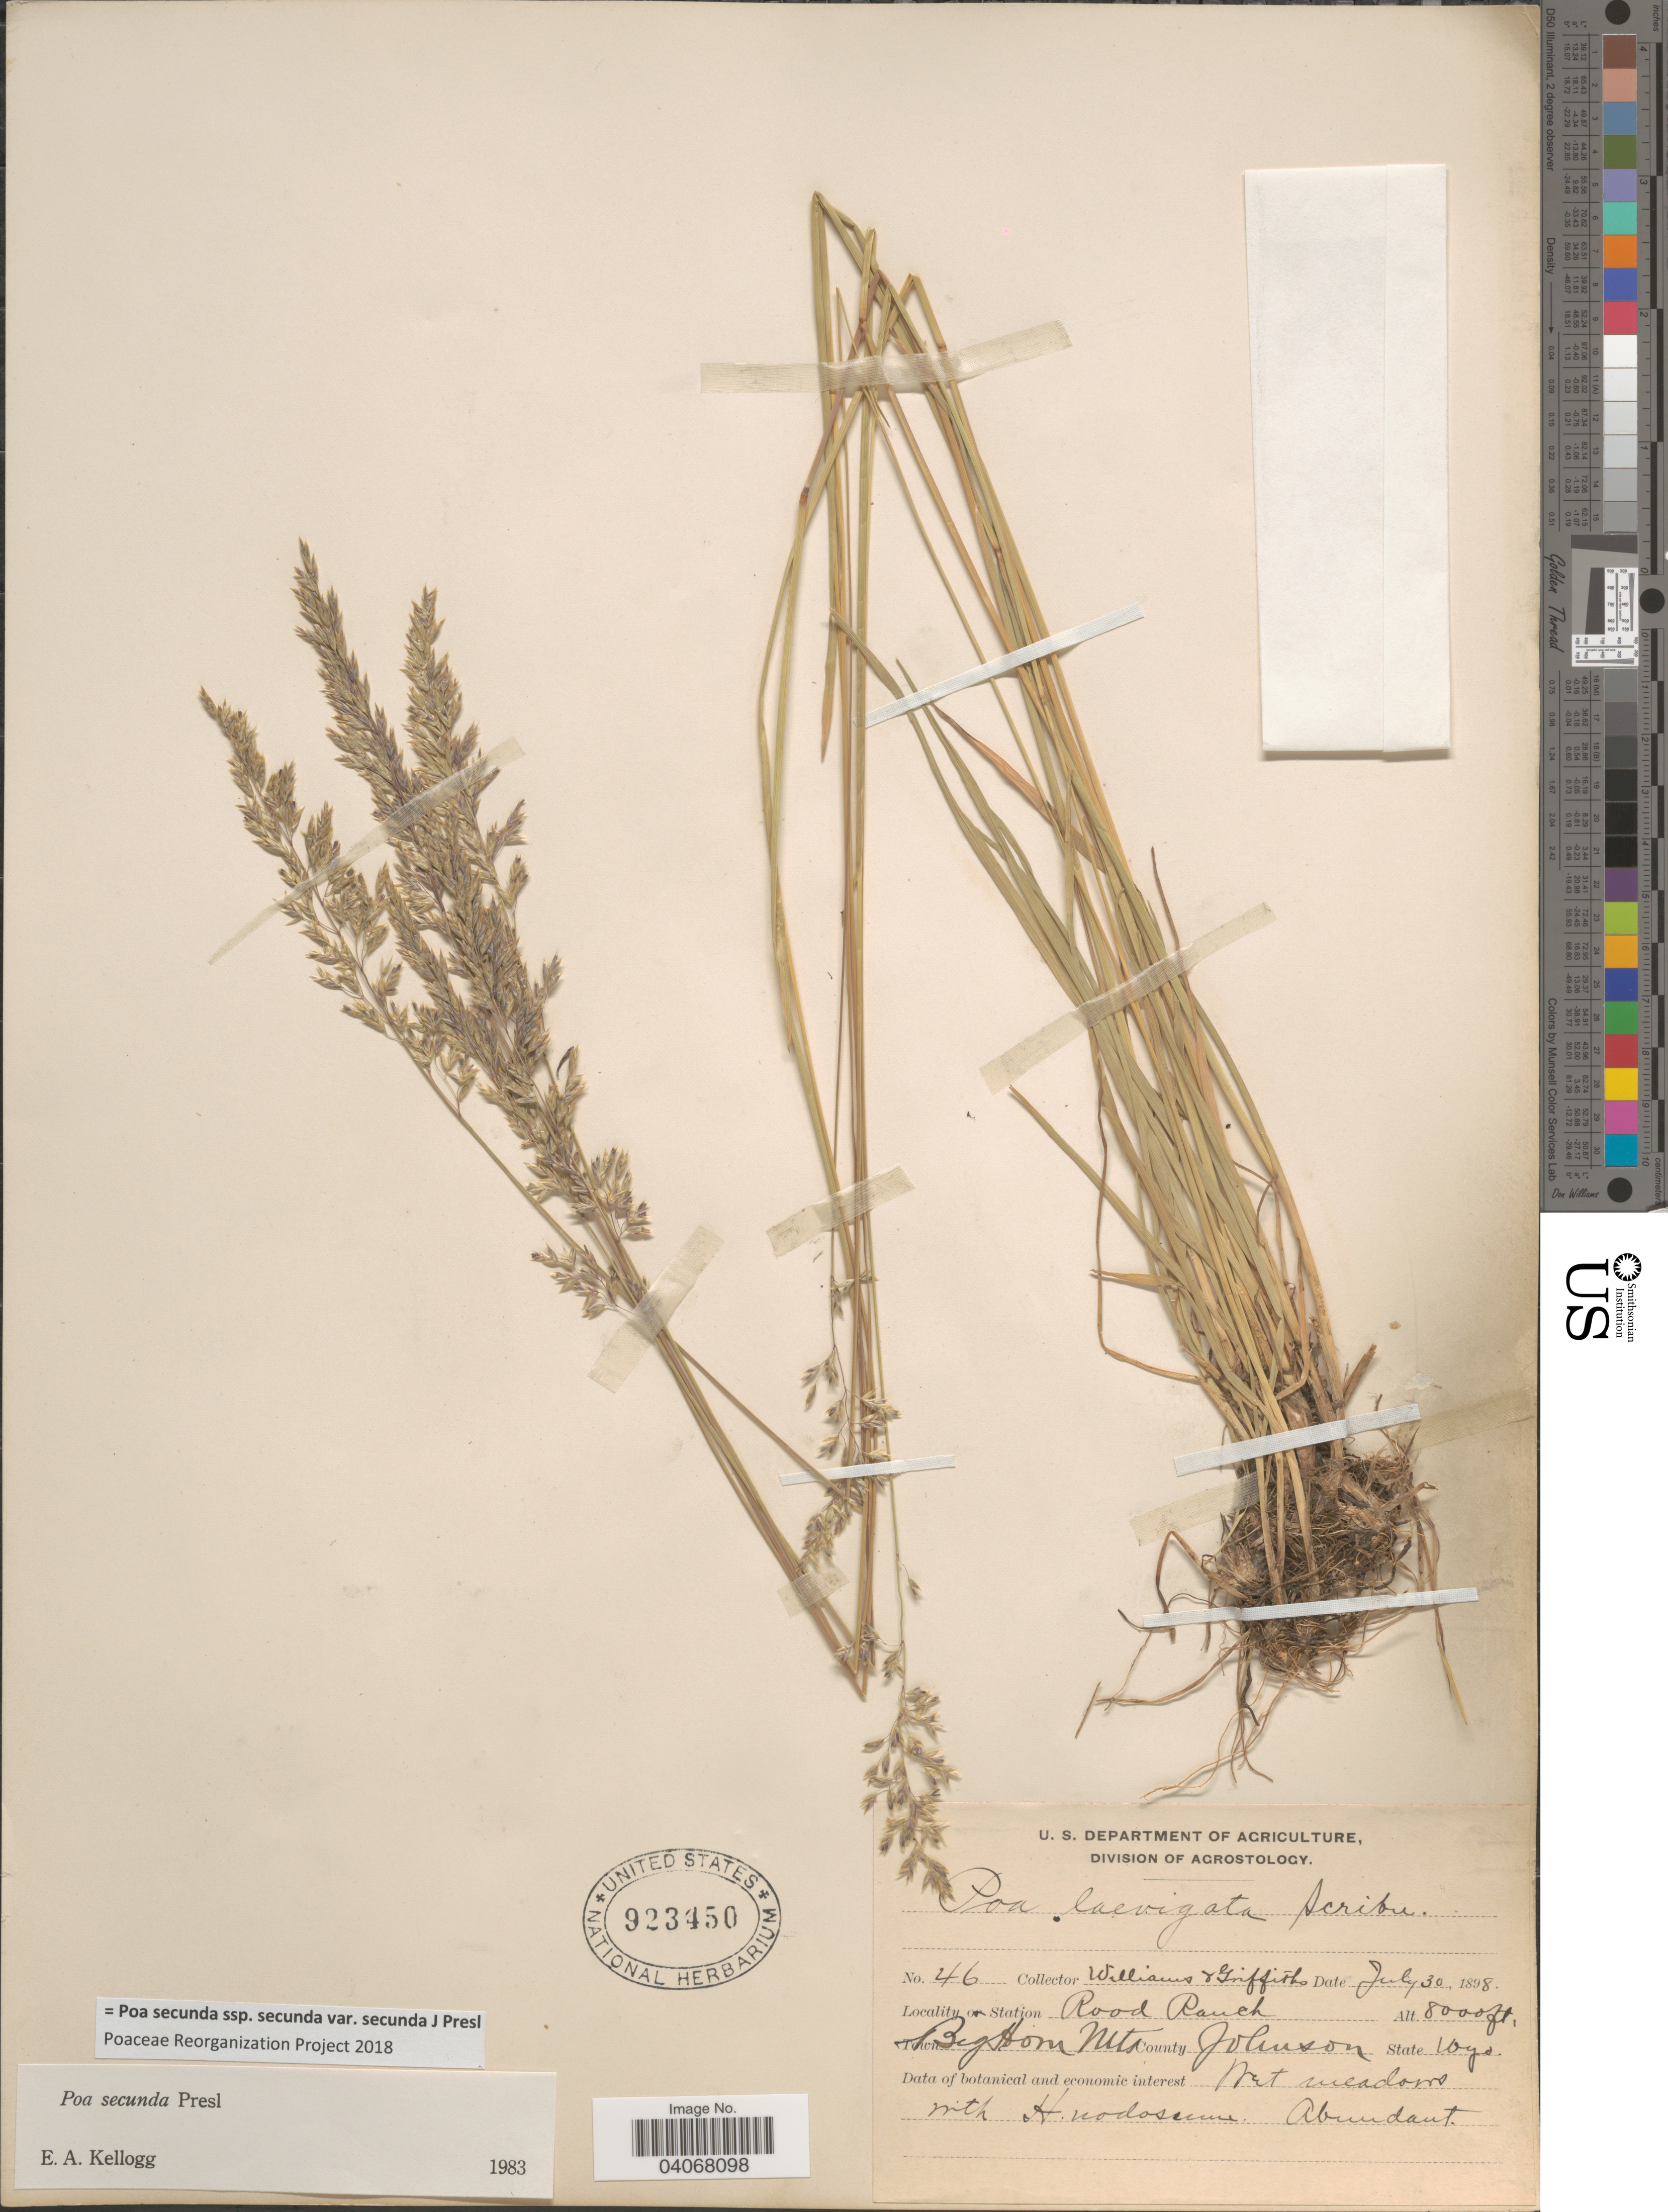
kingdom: Plantae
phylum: Tracheophyta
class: Liliopsida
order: Poales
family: Poaceae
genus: Poa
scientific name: Poa secunda subsp. secunda var. secunda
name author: J. Presl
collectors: -- Williams & -. Griffith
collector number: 46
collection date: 1898-07-30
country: United States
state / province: Wyoming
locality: Road Ranch. Town Big Horn Mts. County Johnson.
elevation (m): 2438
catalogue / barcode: US 923450